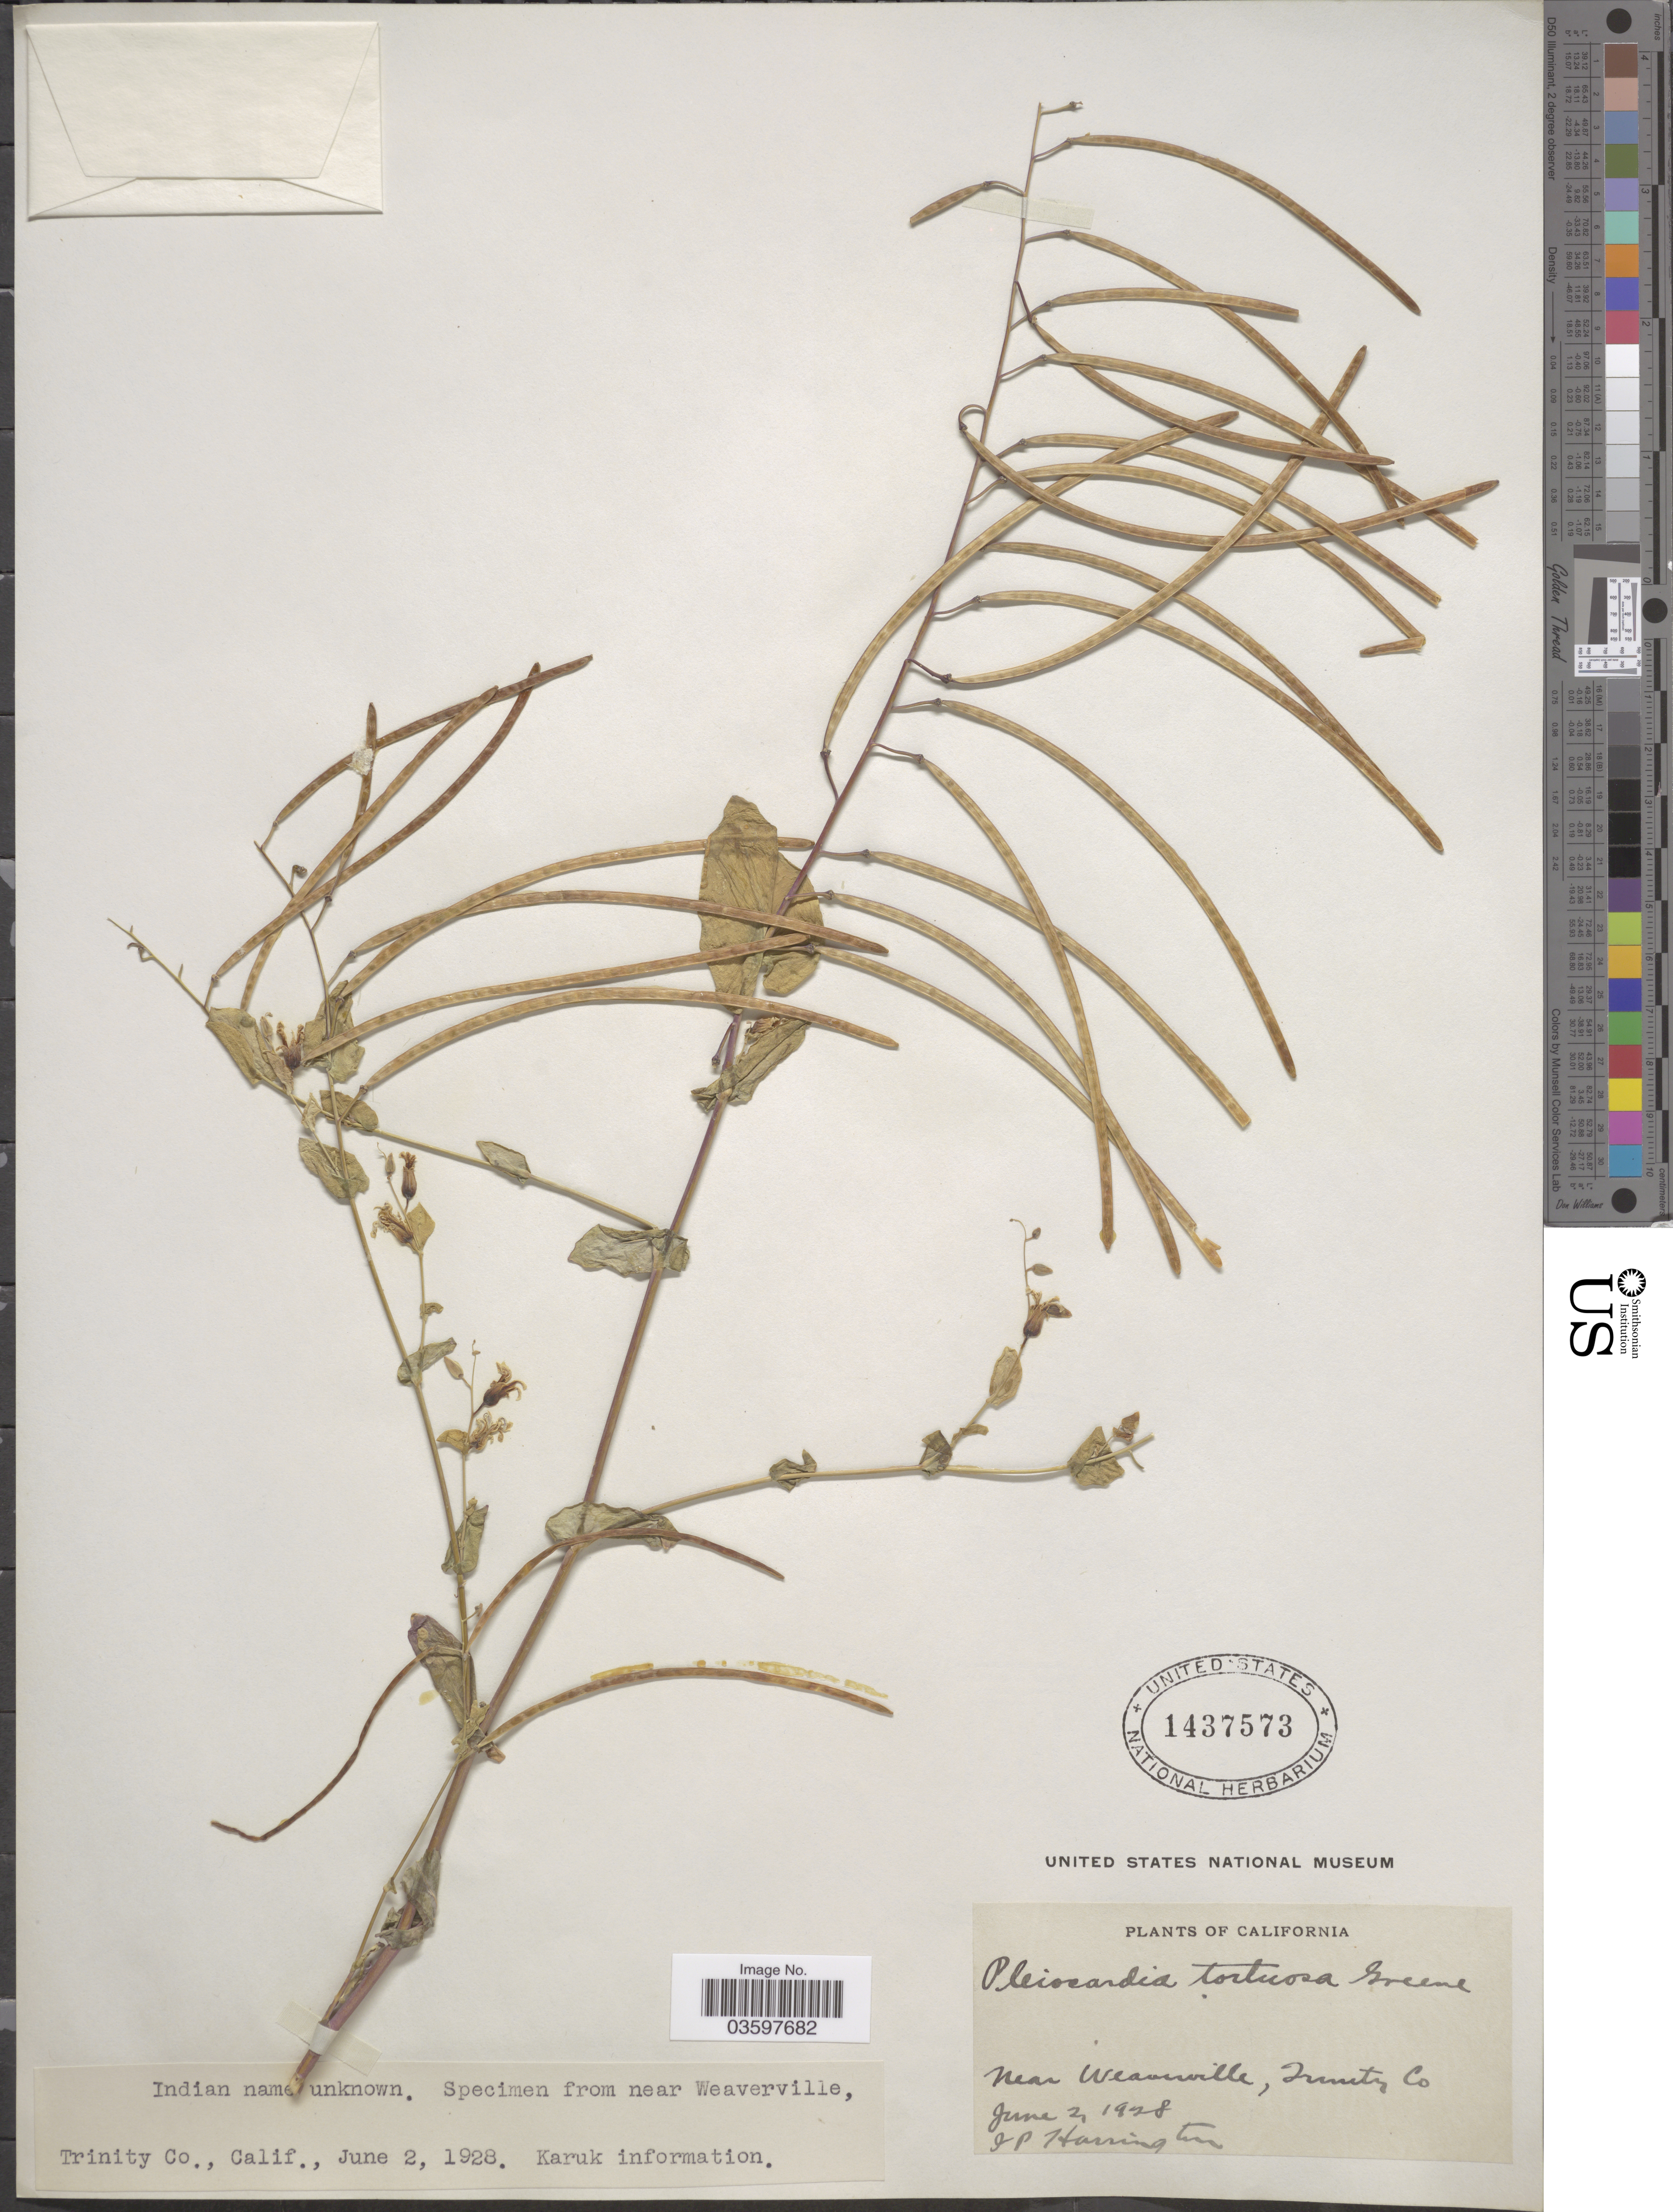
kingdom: Plantae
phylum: Tracheophyta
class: Magnoliopsida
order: Brassicales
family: Brassicaceae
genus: Streptanthus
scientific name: Streptanthus tortuosus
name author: Kellogg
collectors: J. Harrington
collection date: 1928-06-02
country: United States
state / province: California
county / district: Trinity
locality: Near Weaverville, Trinity Co.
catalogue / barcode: US 1437573